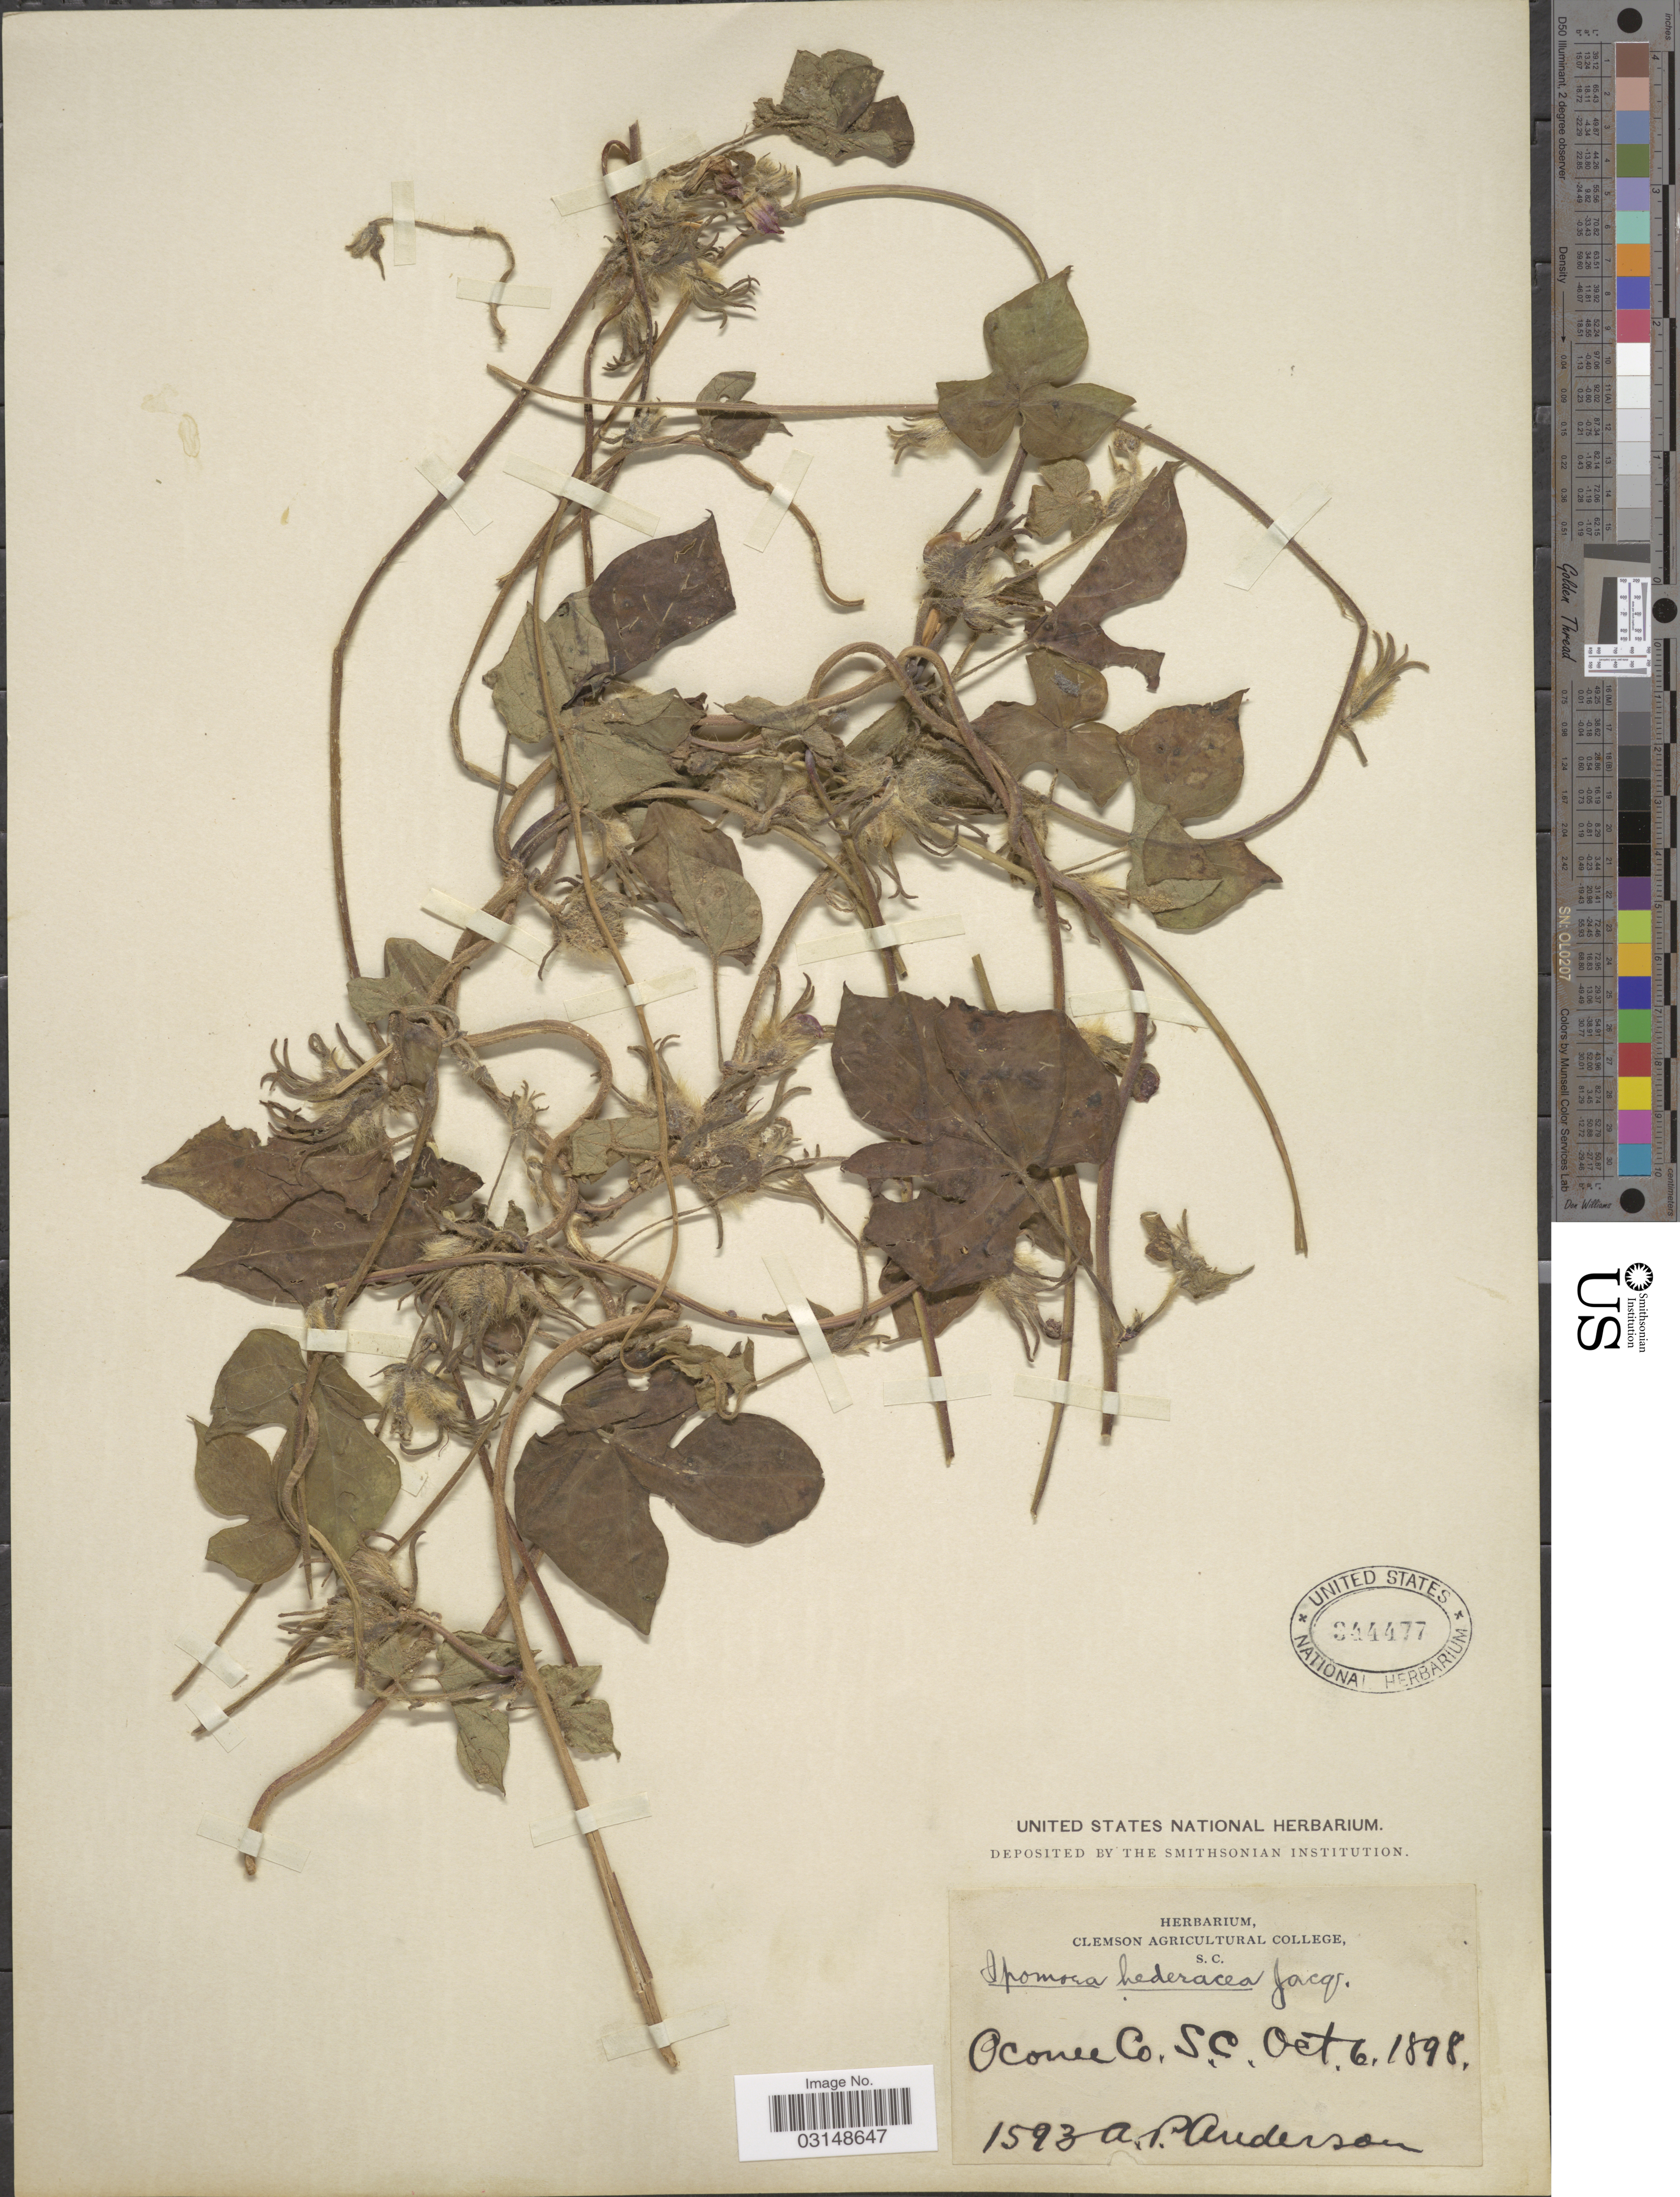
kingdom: Plantae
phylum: Tracheophyta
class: Magnoliopsida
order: Solanales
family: Convolvulaceae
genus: Ipomoea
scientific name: Ipomoea hederacea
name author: Jacq.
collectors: A. P. Anderson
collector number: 1593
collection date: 1898-10-06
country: United States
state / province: South Carolina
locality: Oconee Co., S.C.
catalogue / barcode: US 344477